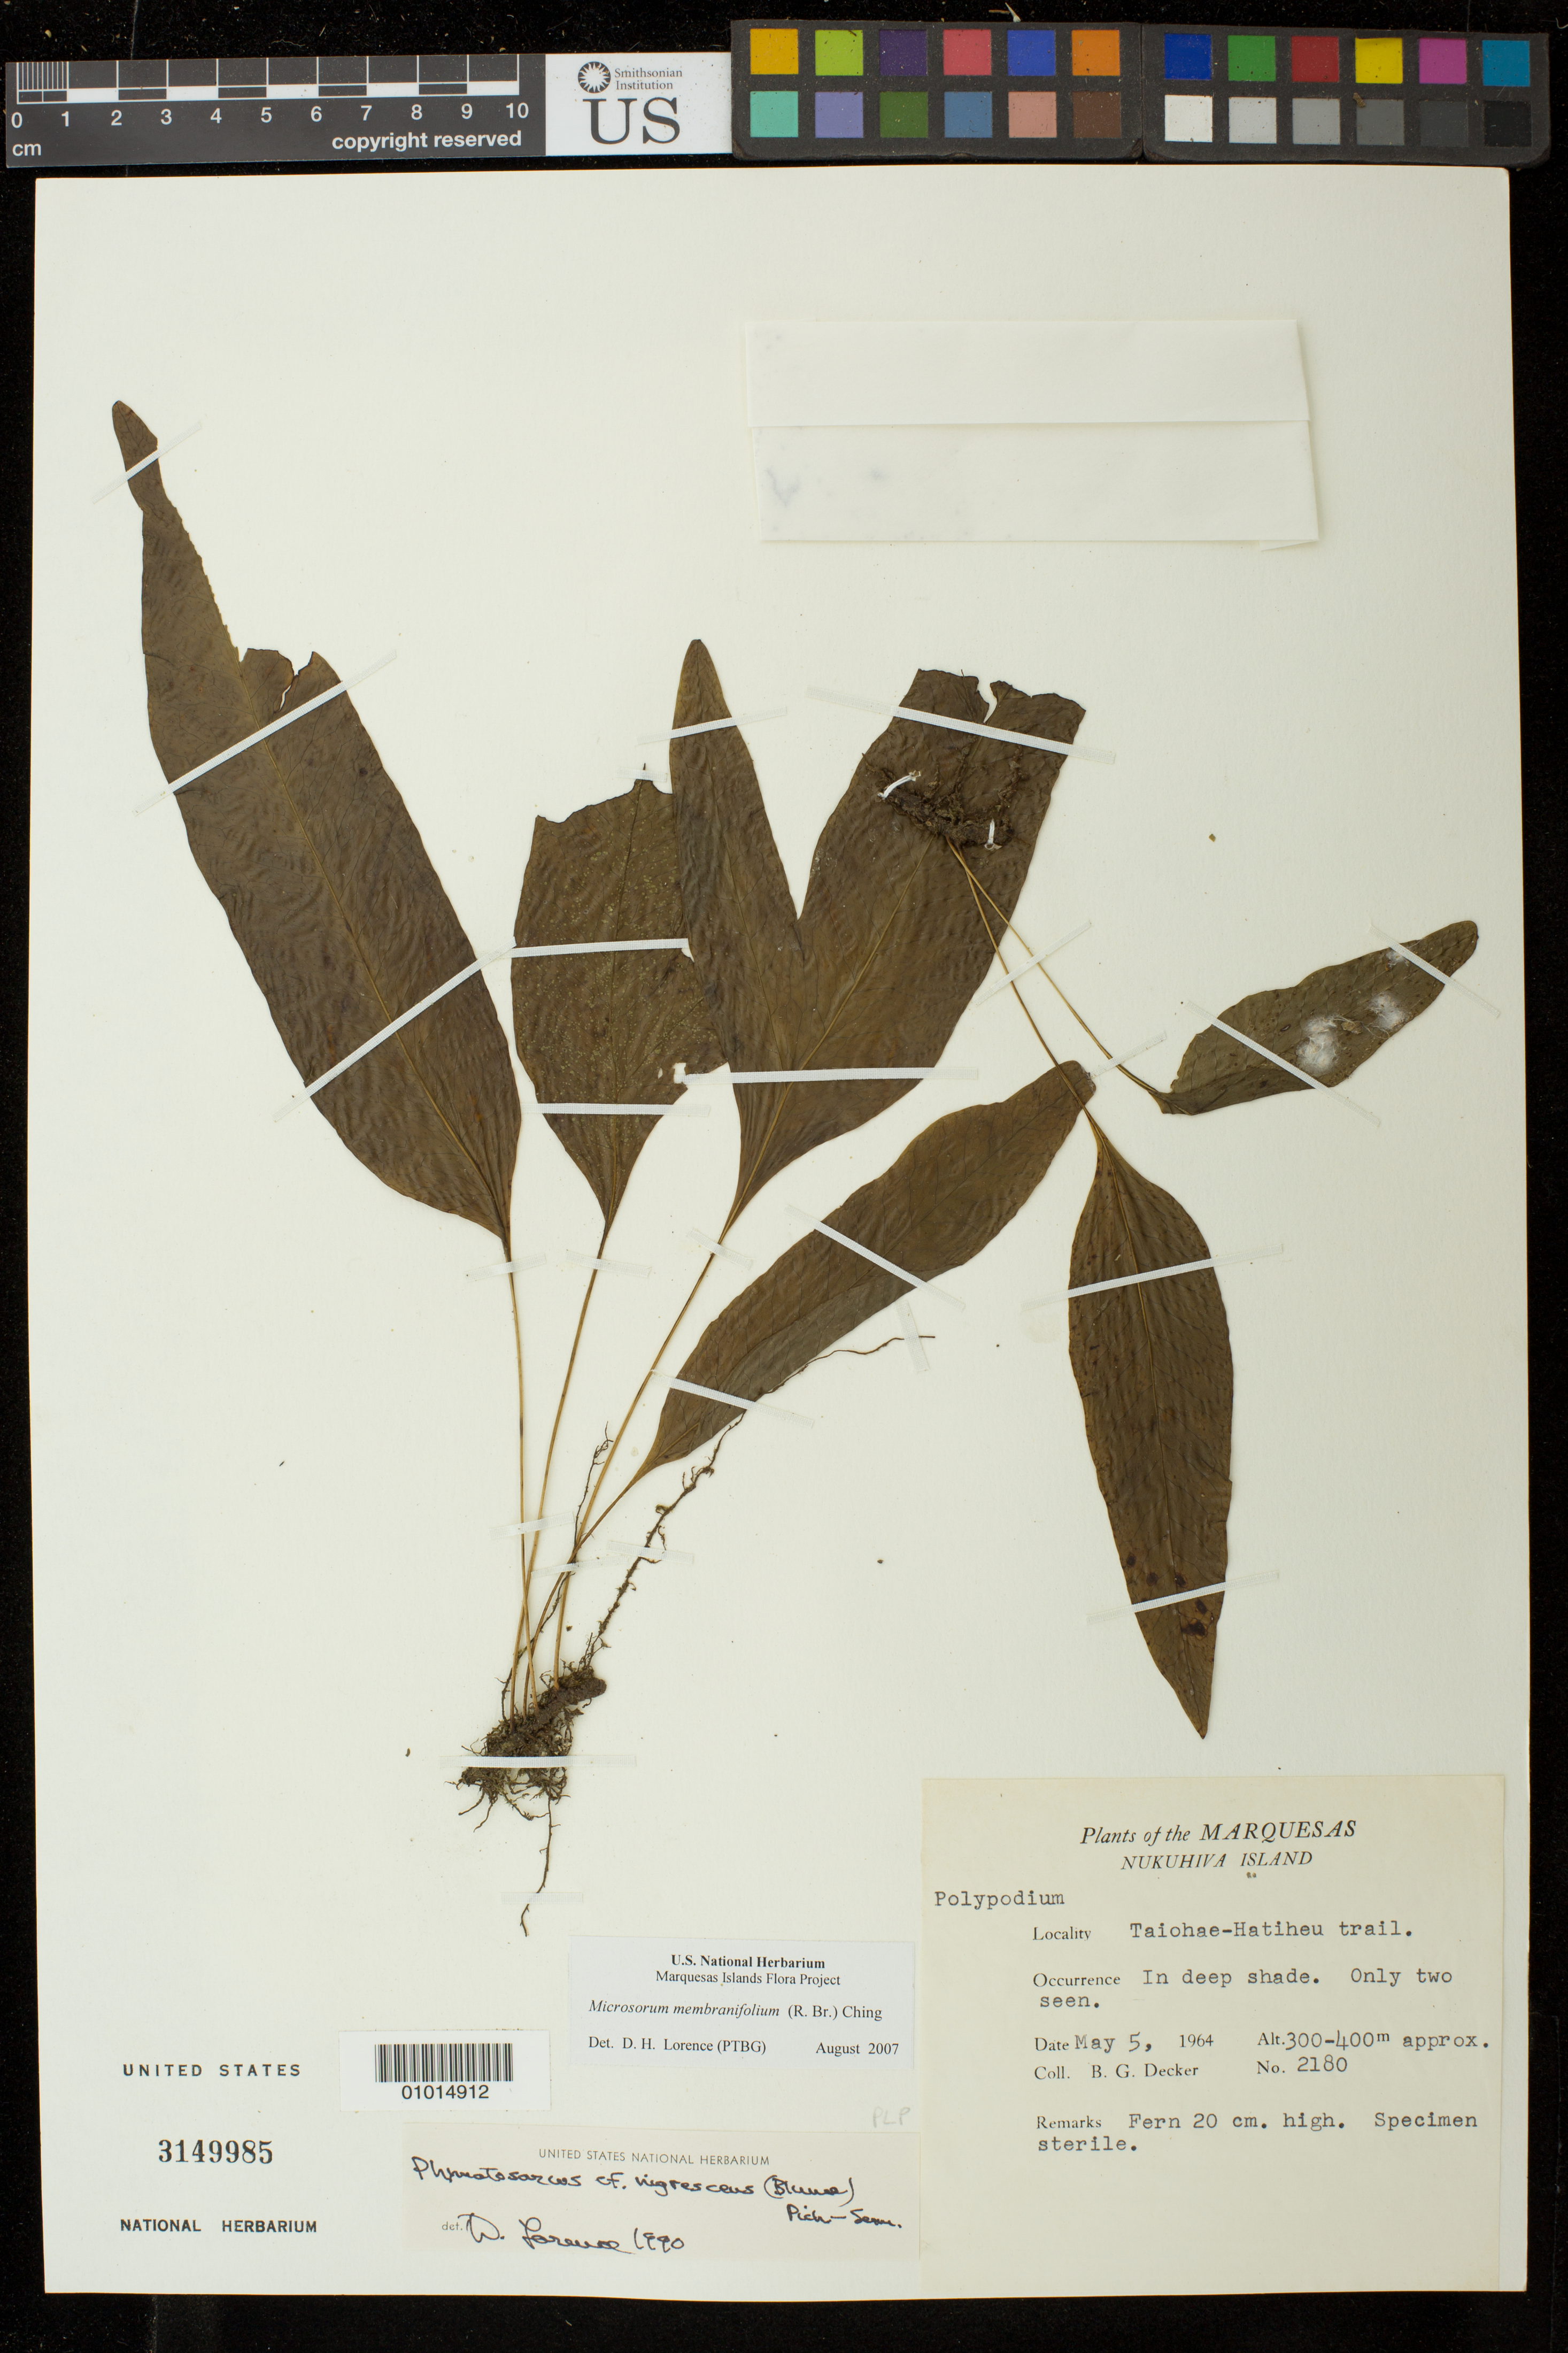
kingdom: Plantae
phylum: Tracheophyta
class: Polypodiopsida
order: Polypodiales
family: Polypodiaceae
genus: Microsorum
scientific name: Microsorum membranifolium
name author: (R. Br.) Ching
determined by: Lorence, David H., (PTBG), National Tropical Botanical Garden (UNITED STATES)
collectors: B. G. Decker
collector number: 2180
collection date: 1964-05-05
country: French Polynesia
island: Nuku Hiva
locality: Taiohae-Hatiheu Trail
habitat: In deep shade; only 2 seen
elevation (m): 300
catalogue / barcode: US 3149985